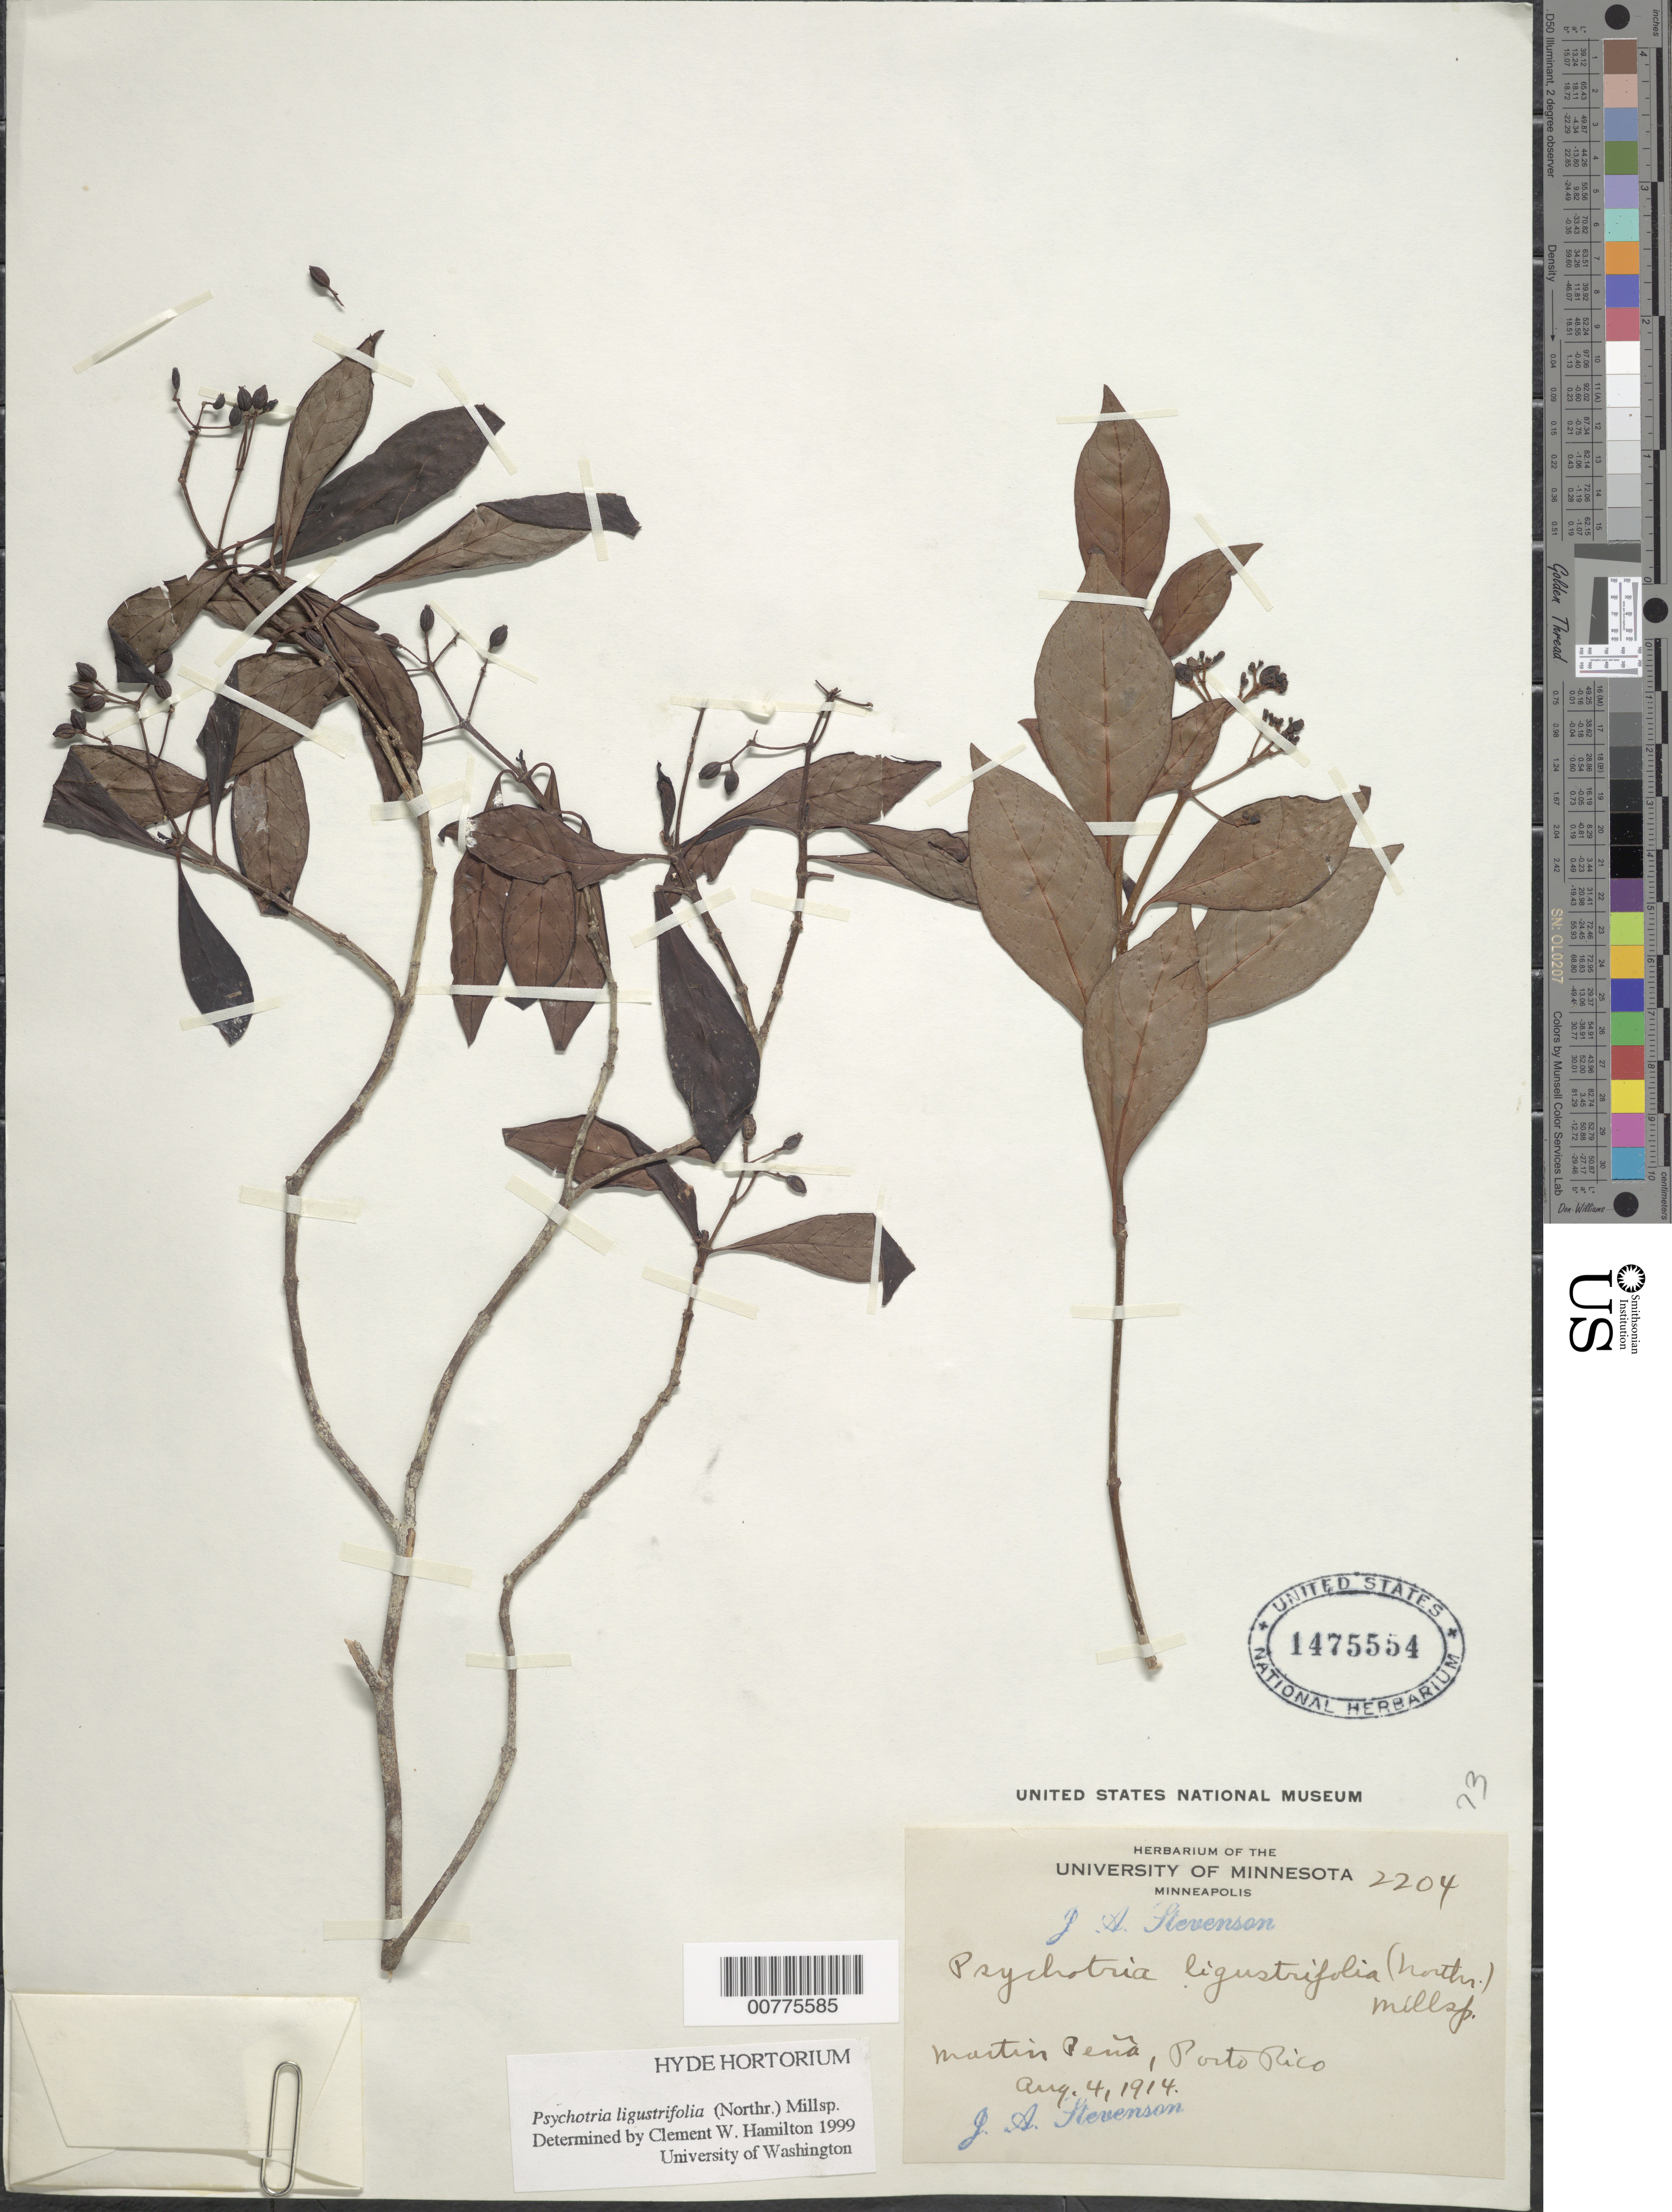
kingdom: Plantae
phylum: Tracheophyta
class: Magnoliopsida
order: Gentianales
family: Rubiaceae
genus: Psychotria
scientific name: Psychotria ligustrifolia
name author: (Northr.) Millsp.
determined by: Hamilton, C. W.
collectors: J. Stevenson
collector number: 2204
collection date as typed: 04 Aug 1914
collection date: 1914-08-04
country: Puerto Rico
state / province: San Juan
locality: Martín Peña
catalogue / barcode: US 1475554